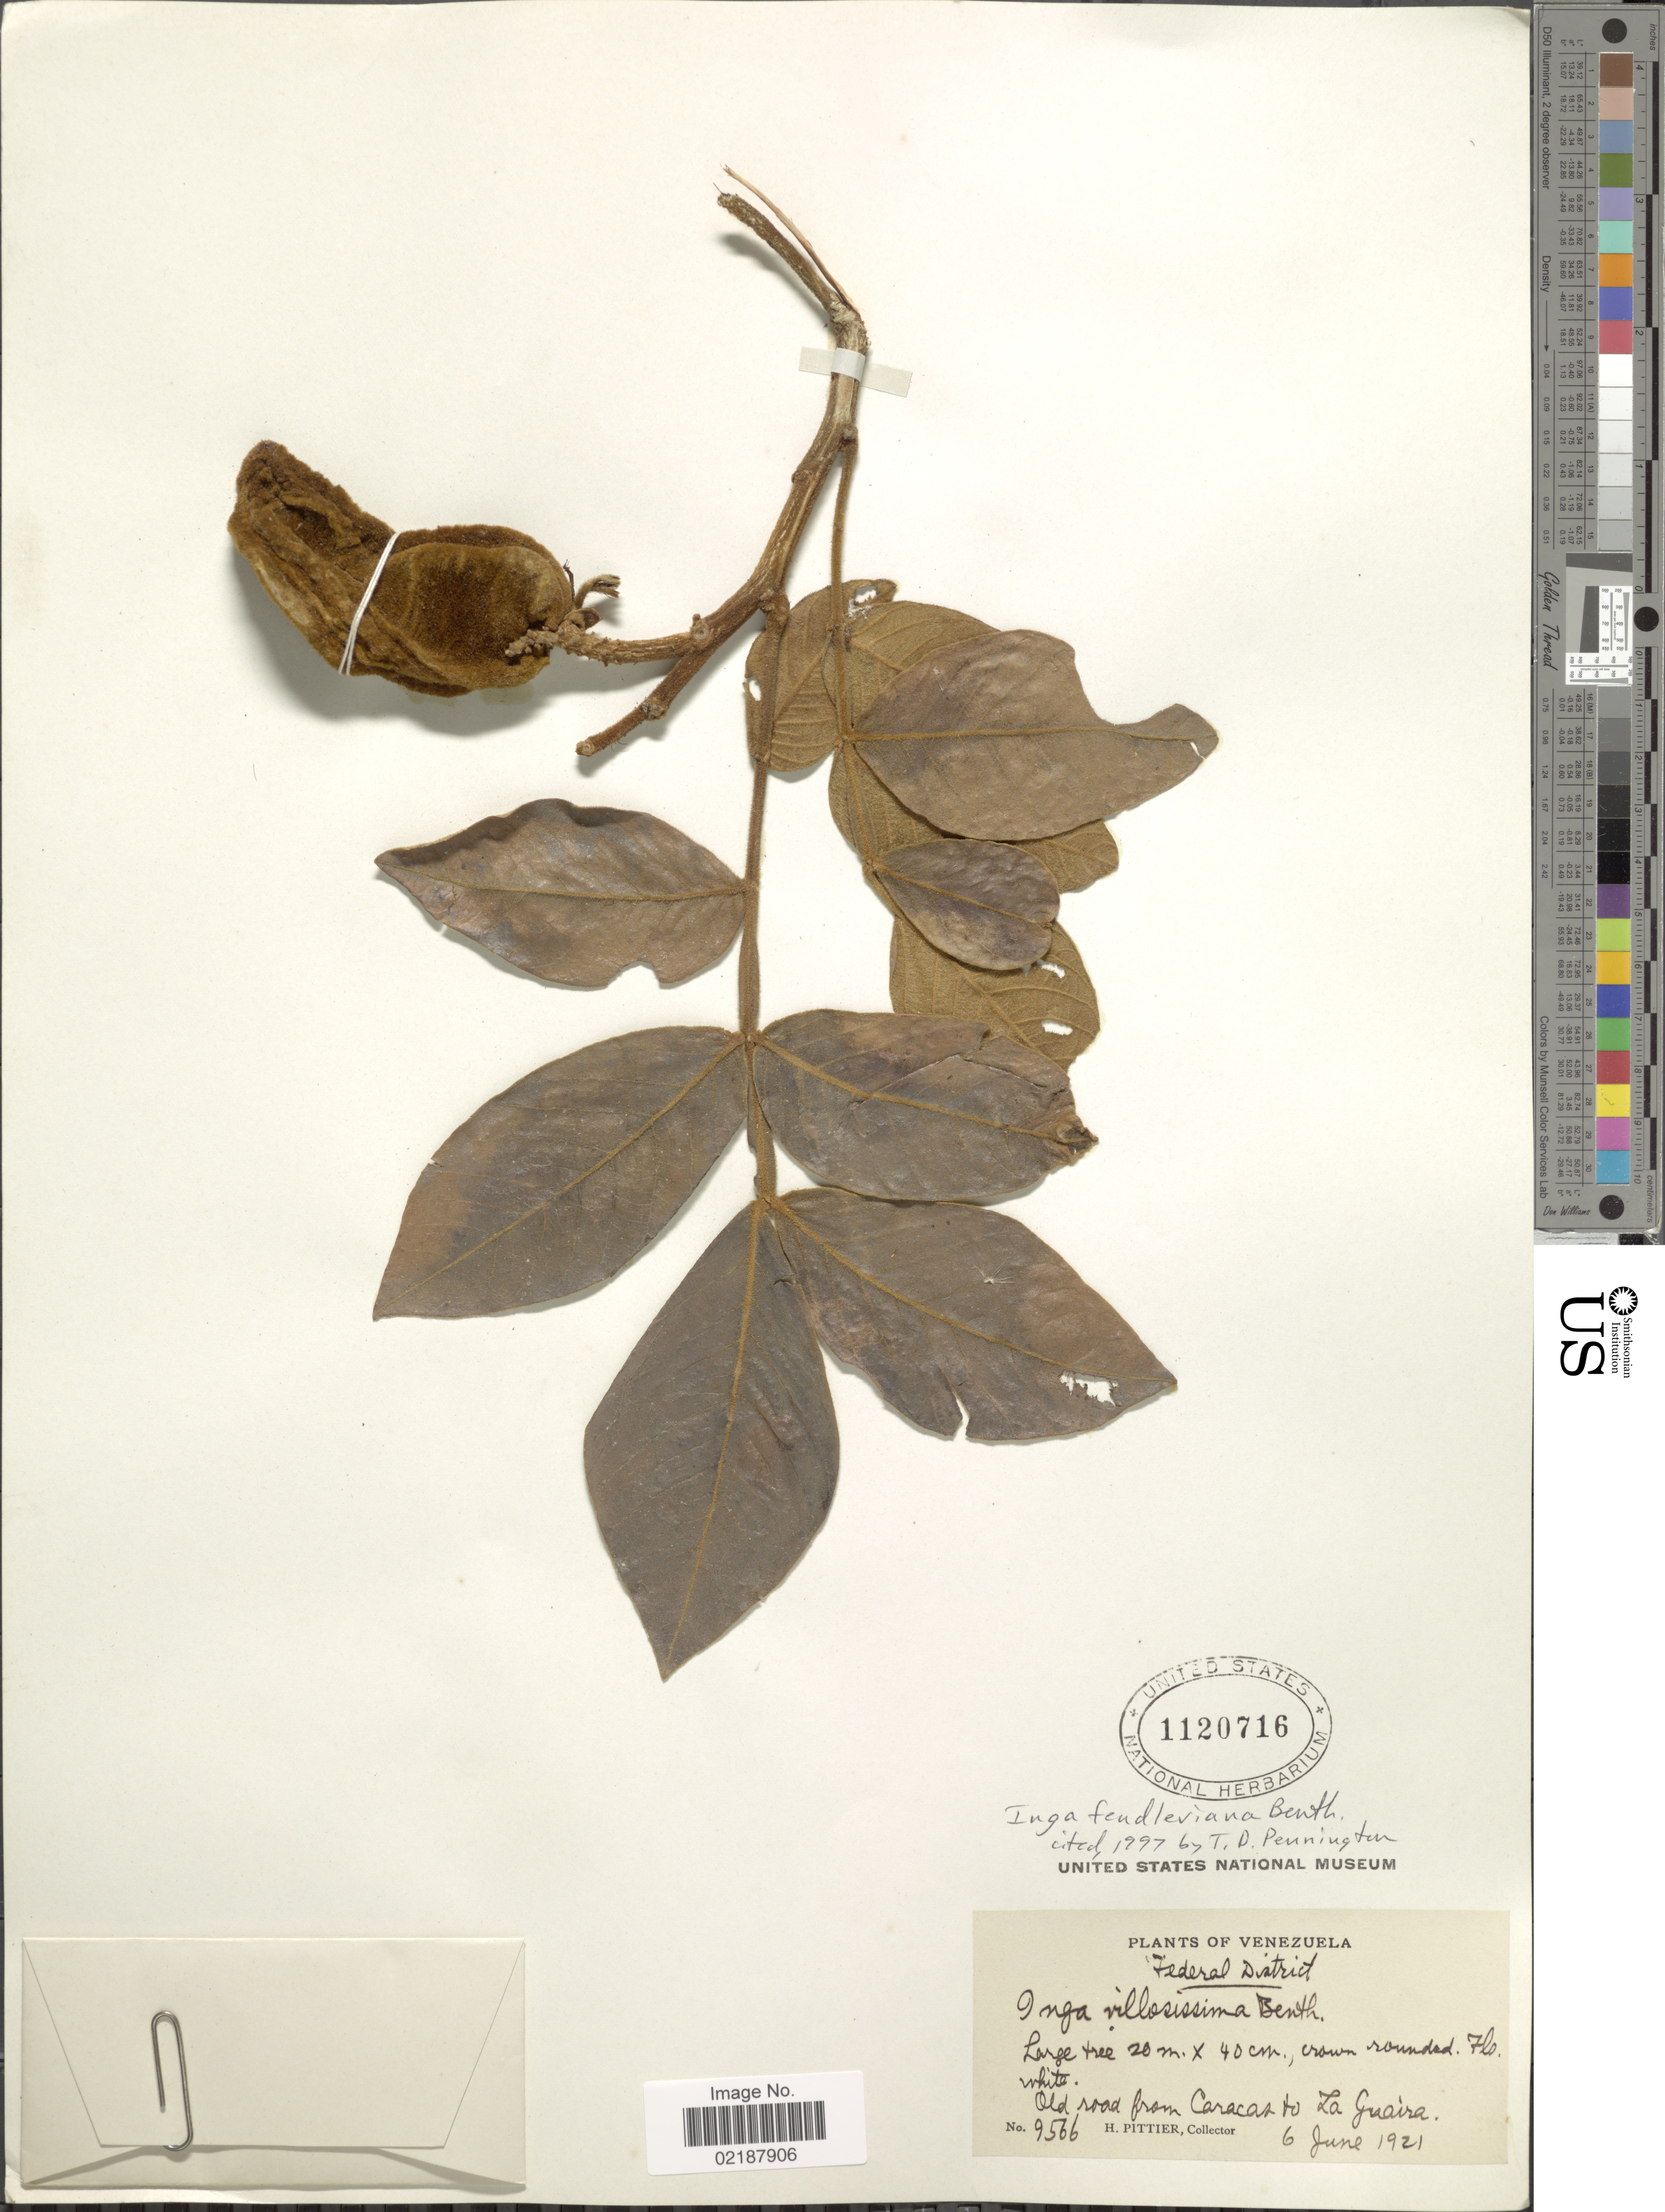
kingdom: Plantae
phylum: Tracheophyta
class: Magnoliopsida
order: Fabales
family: Fabaceae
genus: Inga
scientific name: Inga fendleriana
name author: Benth.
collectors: H. F. Pittier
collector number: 9566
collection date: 1921-06-06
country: Venezuela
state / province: Distrito Federal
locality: Federal District, Old road from Caracas to La Guaira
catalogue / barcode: US 1120716